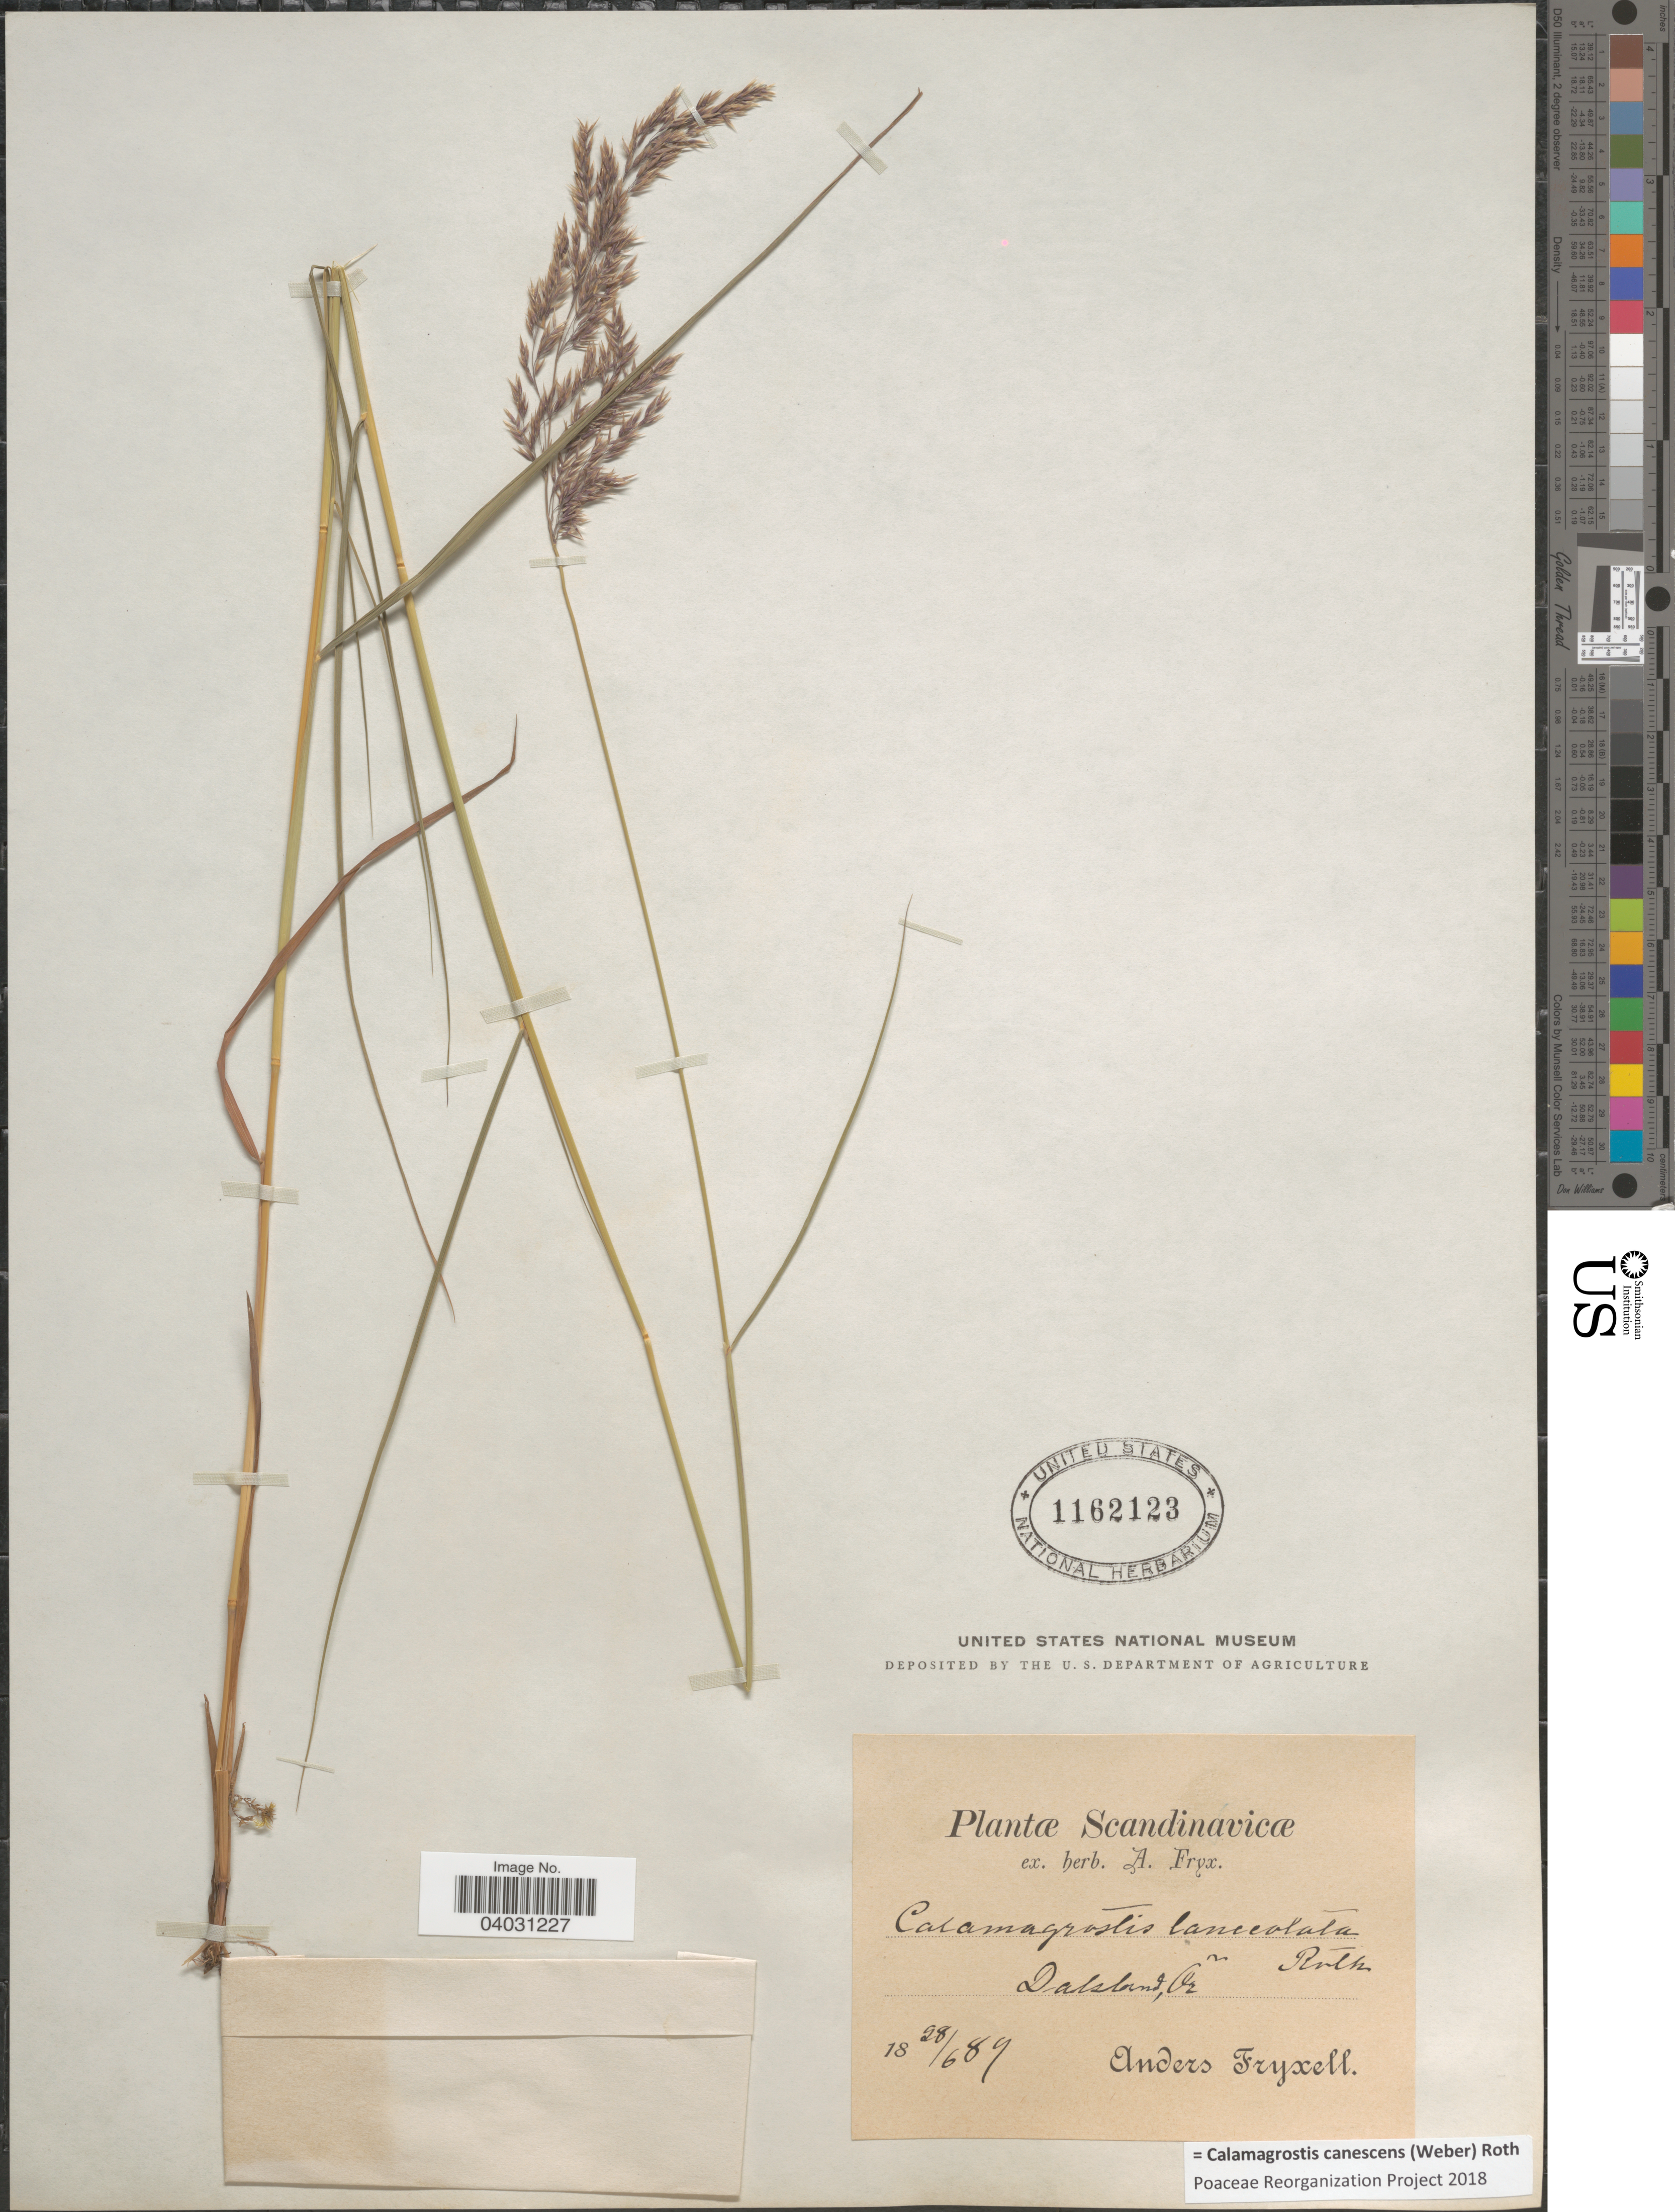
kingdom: Plantae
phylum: Tracheophyta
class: Liliopsida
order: Poales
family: Poaceae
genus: Calamagrostis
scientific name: Calamagrostis canescens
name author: (G.H. Weber) Roth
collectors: A. Fryxell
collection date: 1889-06-28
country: Sweden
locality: Scandinavicæ. Dalsland, Õr.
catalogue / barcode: US 1162123